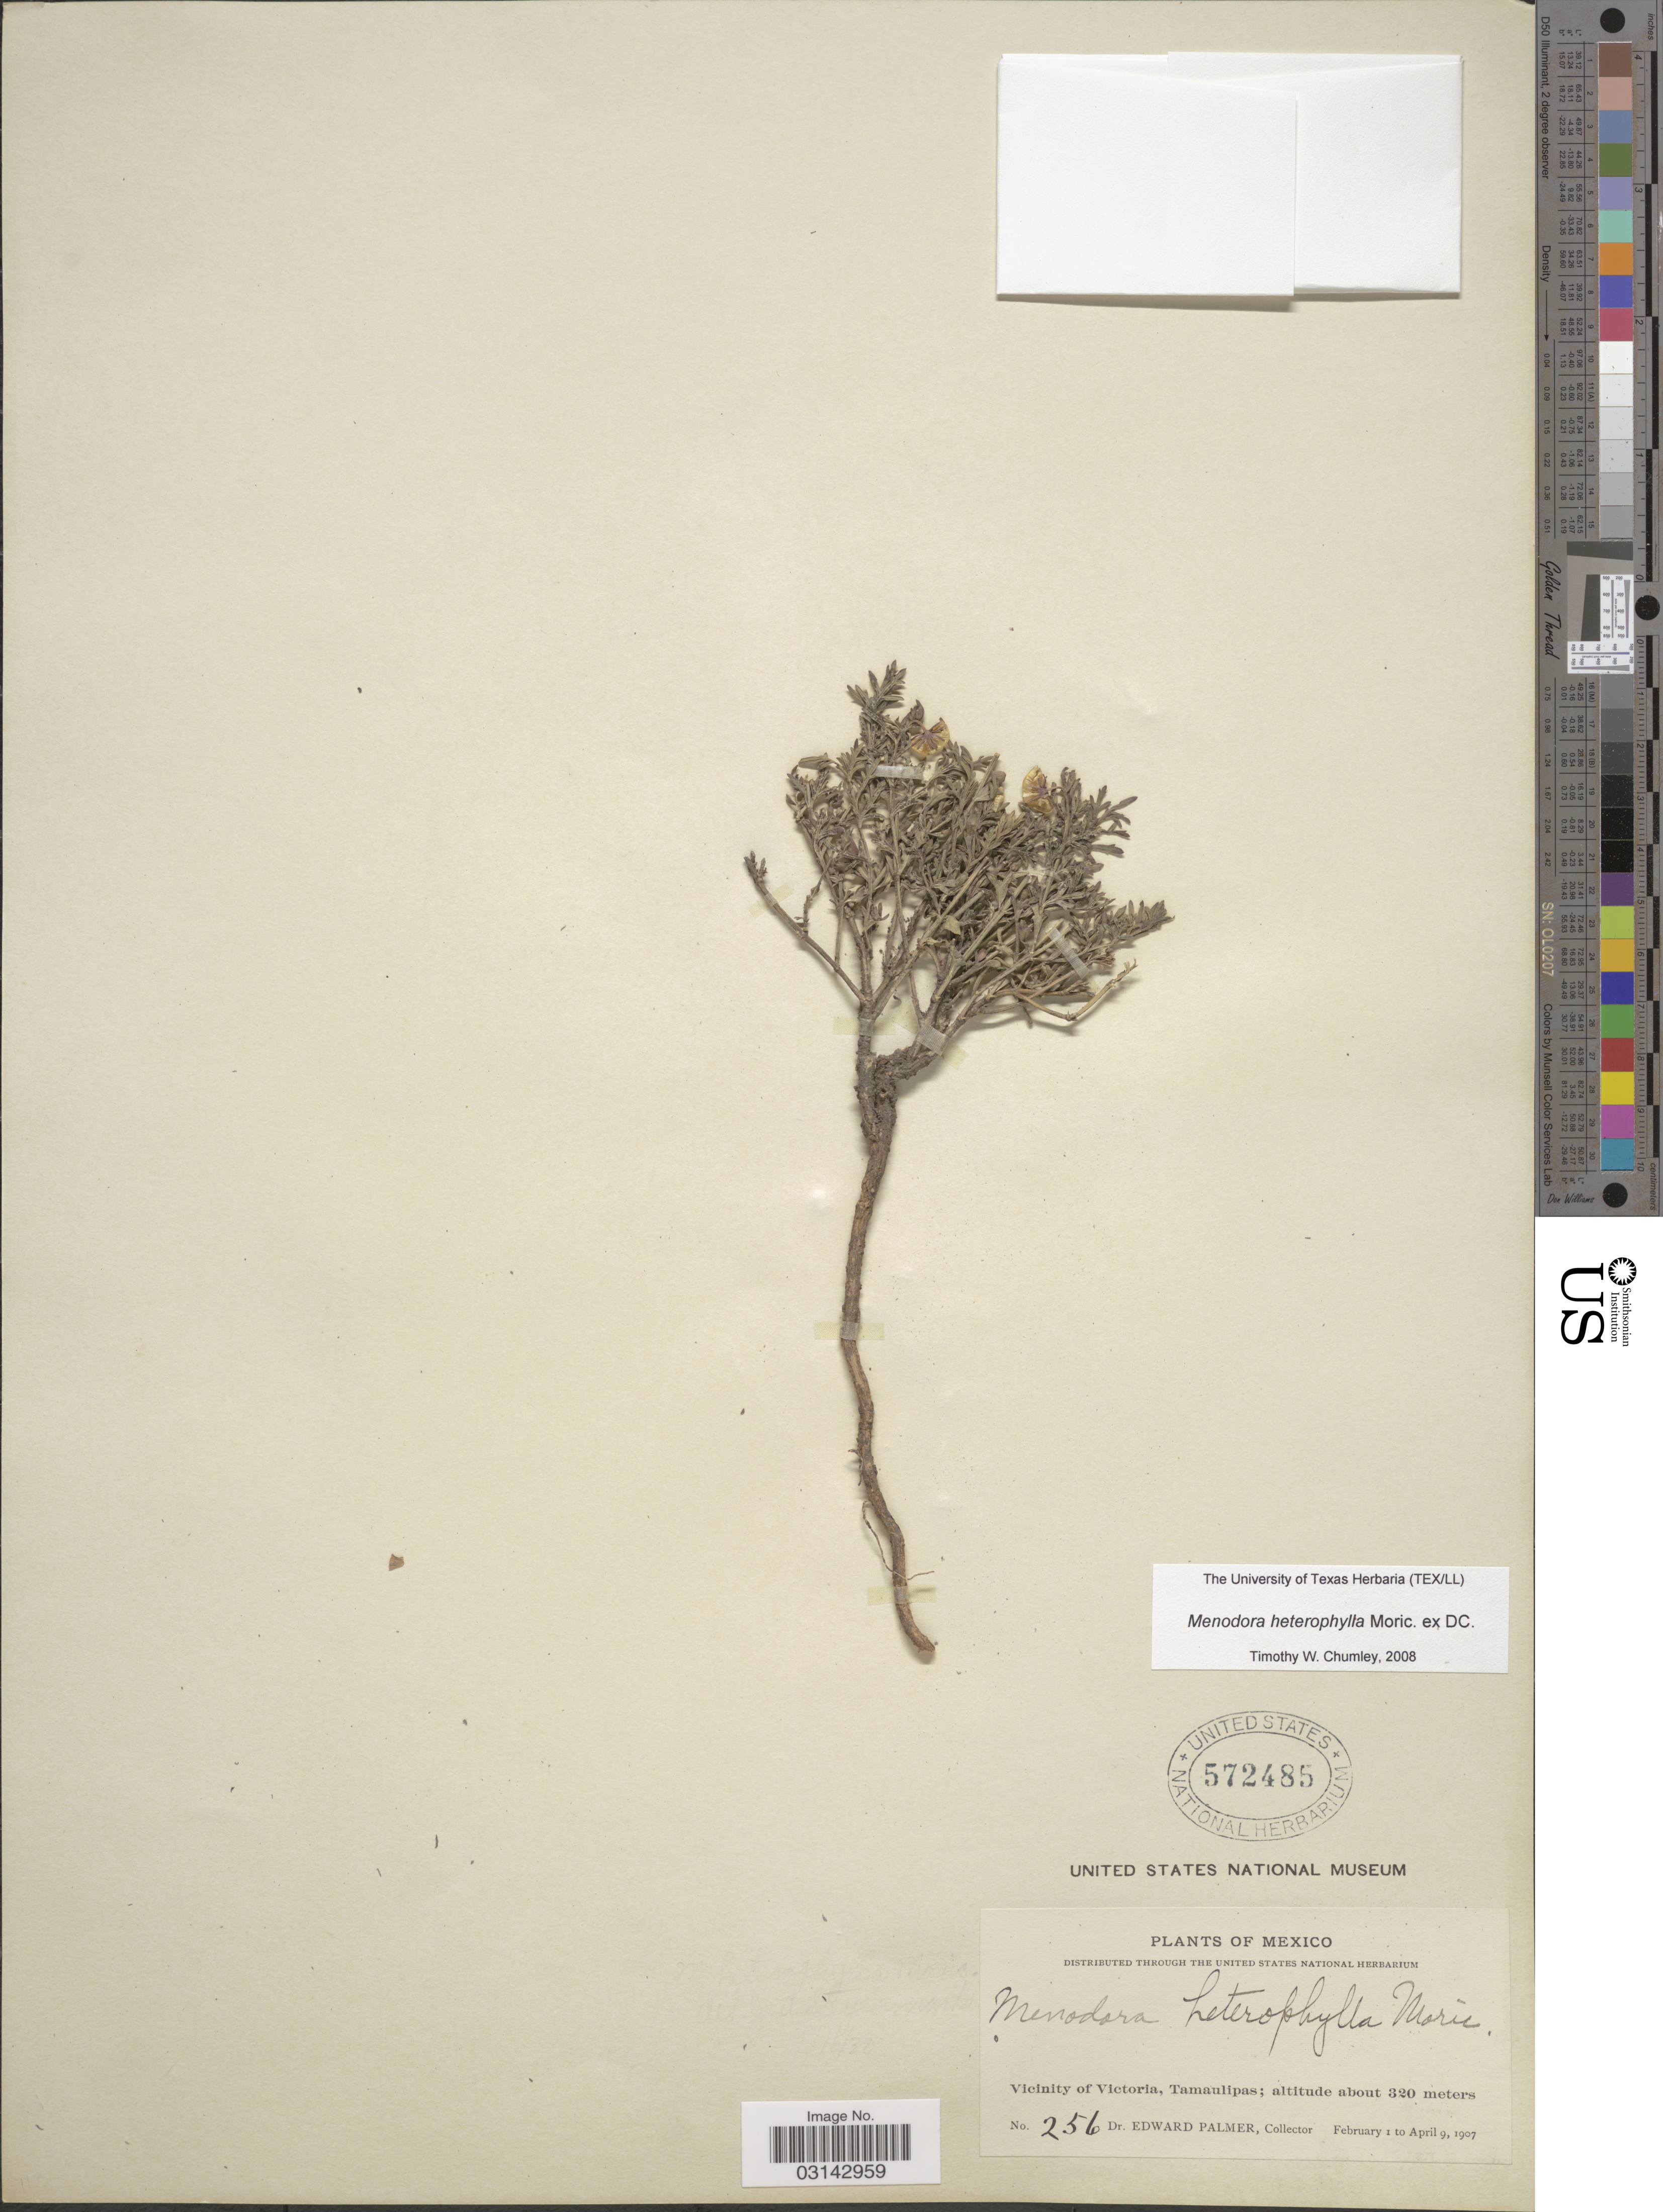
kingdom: Plantae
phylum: Tracheophyta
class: Magnoliopsida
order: Lamiales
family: Oleaceae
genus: Menodora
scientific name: Menodora heterophylla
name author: Moric. ex A. DC.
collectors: E. Palmer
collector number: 256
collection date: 1907-02-01/1907-04-09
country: Mexico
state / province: Tamaulipas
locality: Vicinity of Victoria.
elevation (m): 320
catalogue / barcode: US 572485